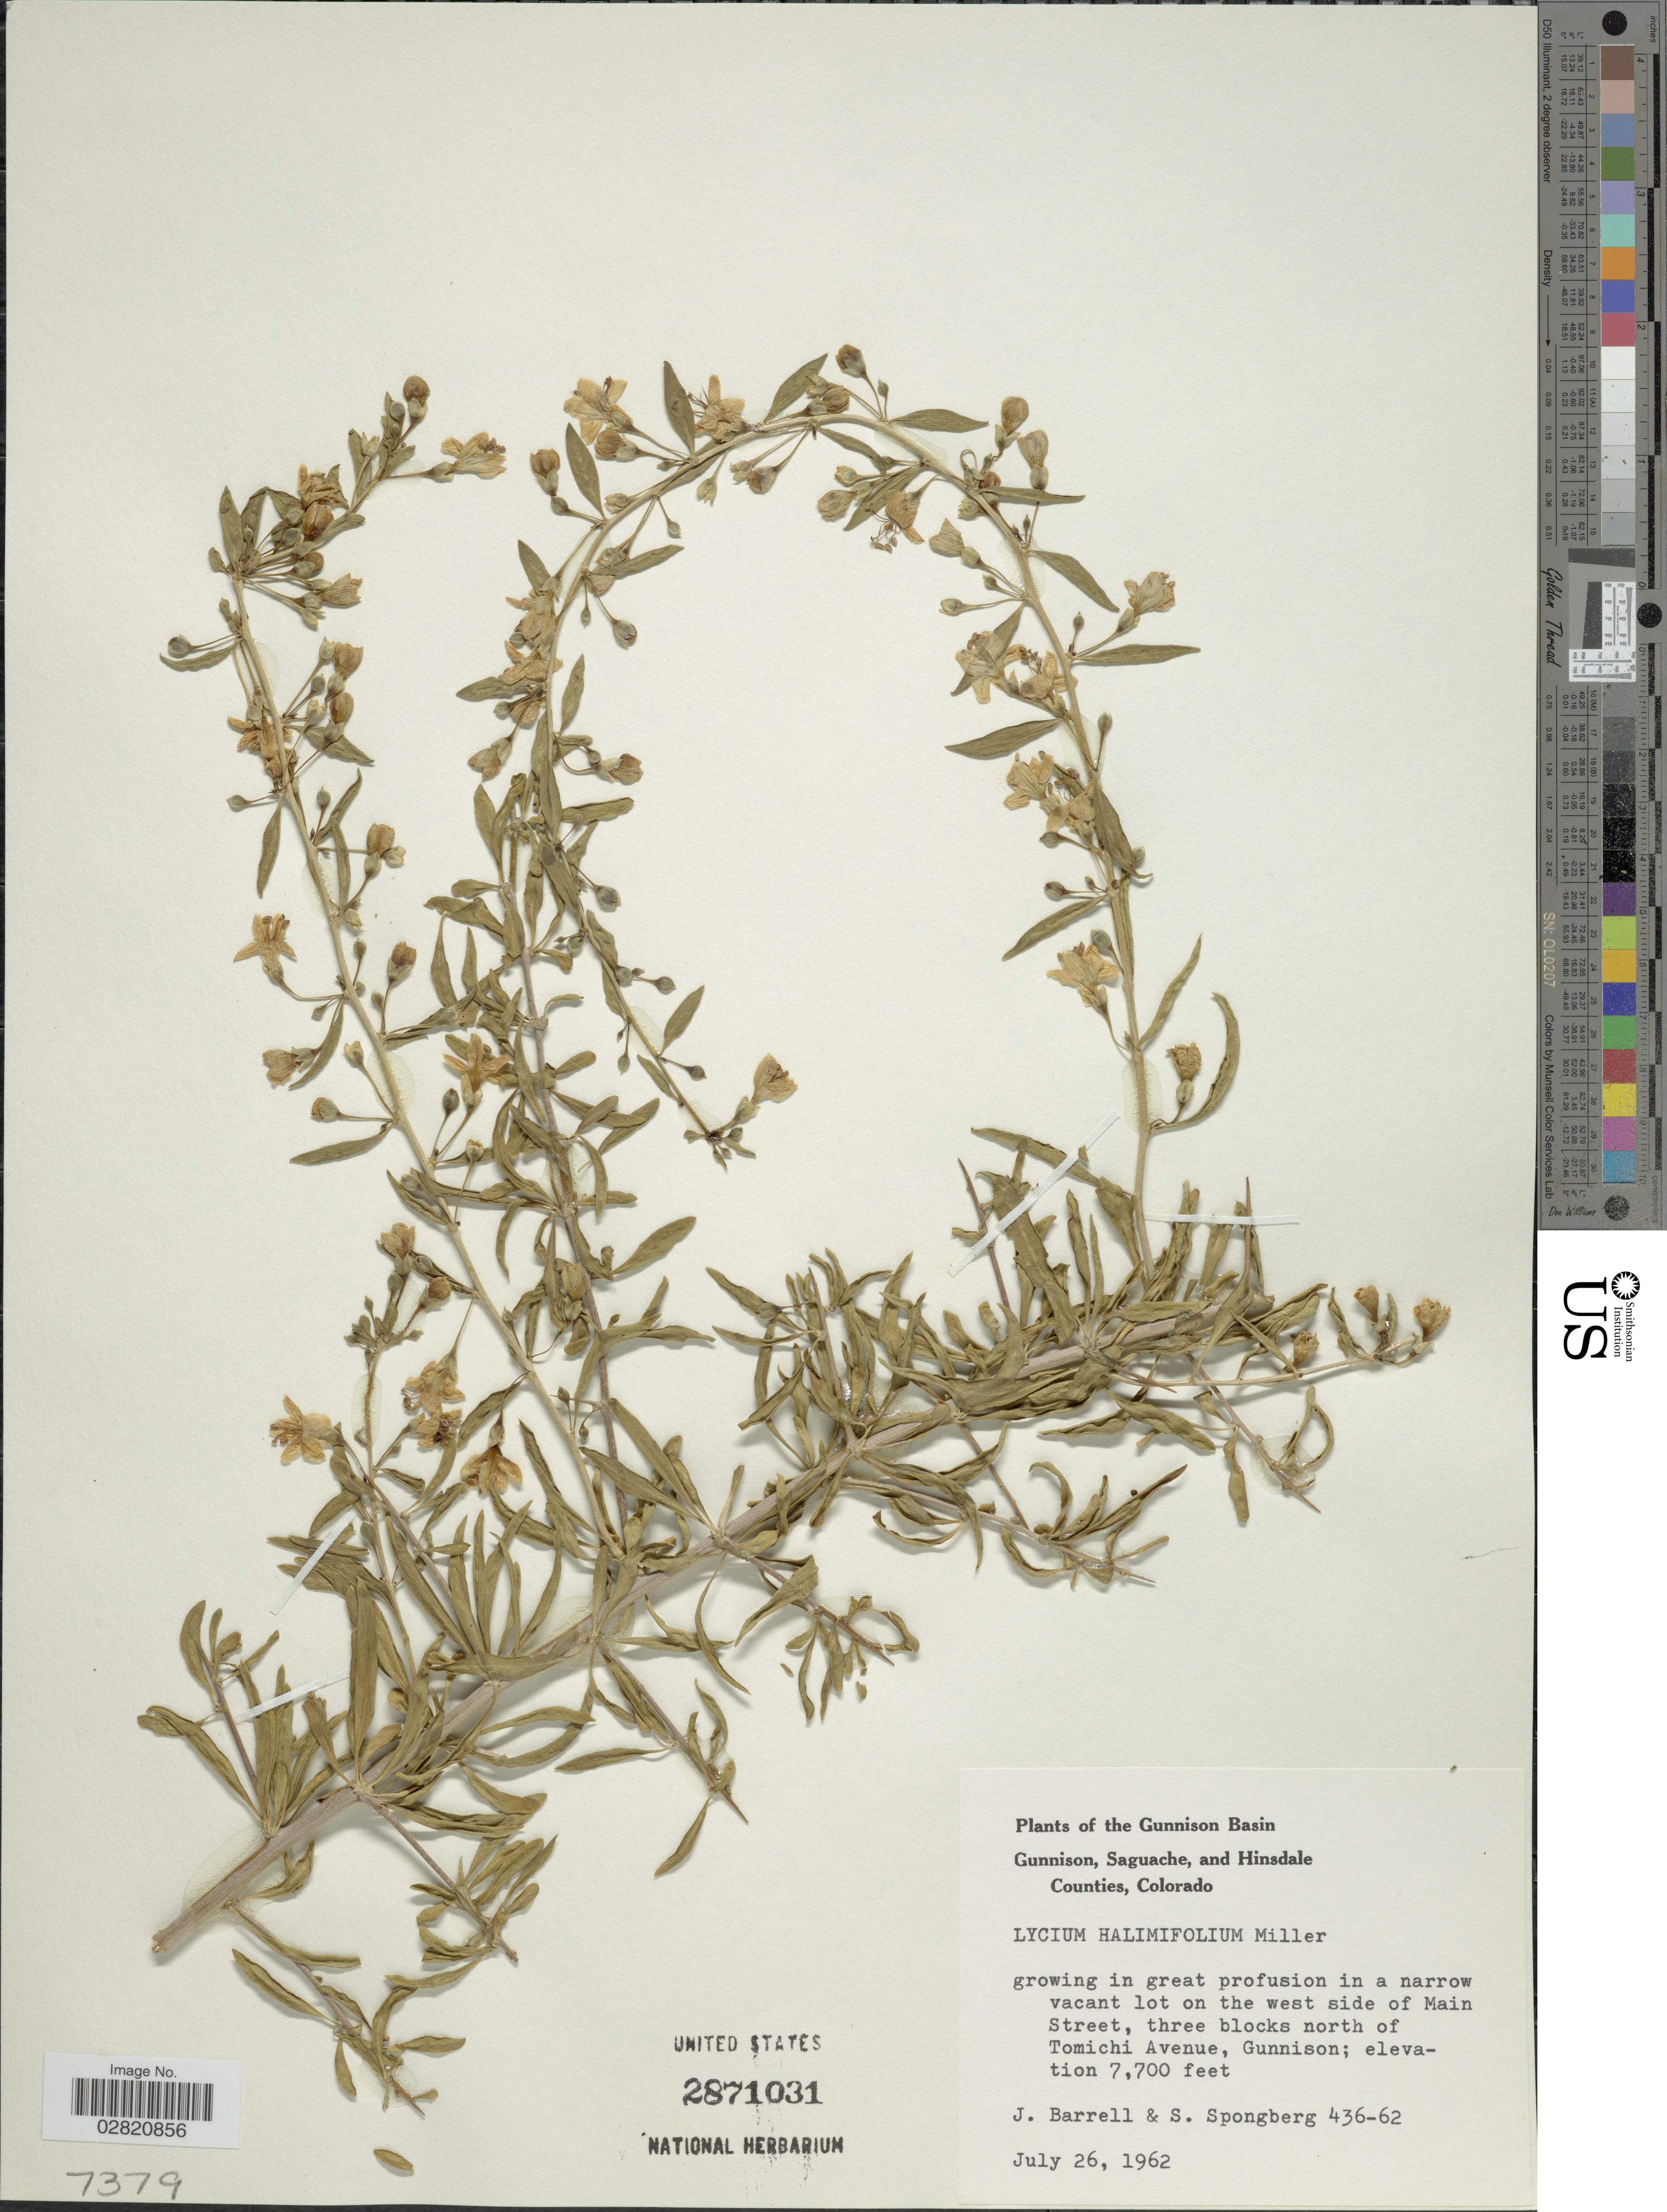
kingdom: Plantae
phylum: Tracheophyta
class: Magnoliopsida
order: Solanales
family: Solanaceae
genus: Lycium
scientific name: Lycium barbarum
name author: L.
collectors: J. Barrell & S. A.Spongberg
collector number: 436-62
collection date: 1962-07-26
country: United States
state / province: Colorado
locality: Growing in great profusion in a narrow vacant lot on the west side of Main Street, three blocks north of Tomichi Avenue, Gunnison.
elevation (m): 2347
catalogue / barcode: US 2871031